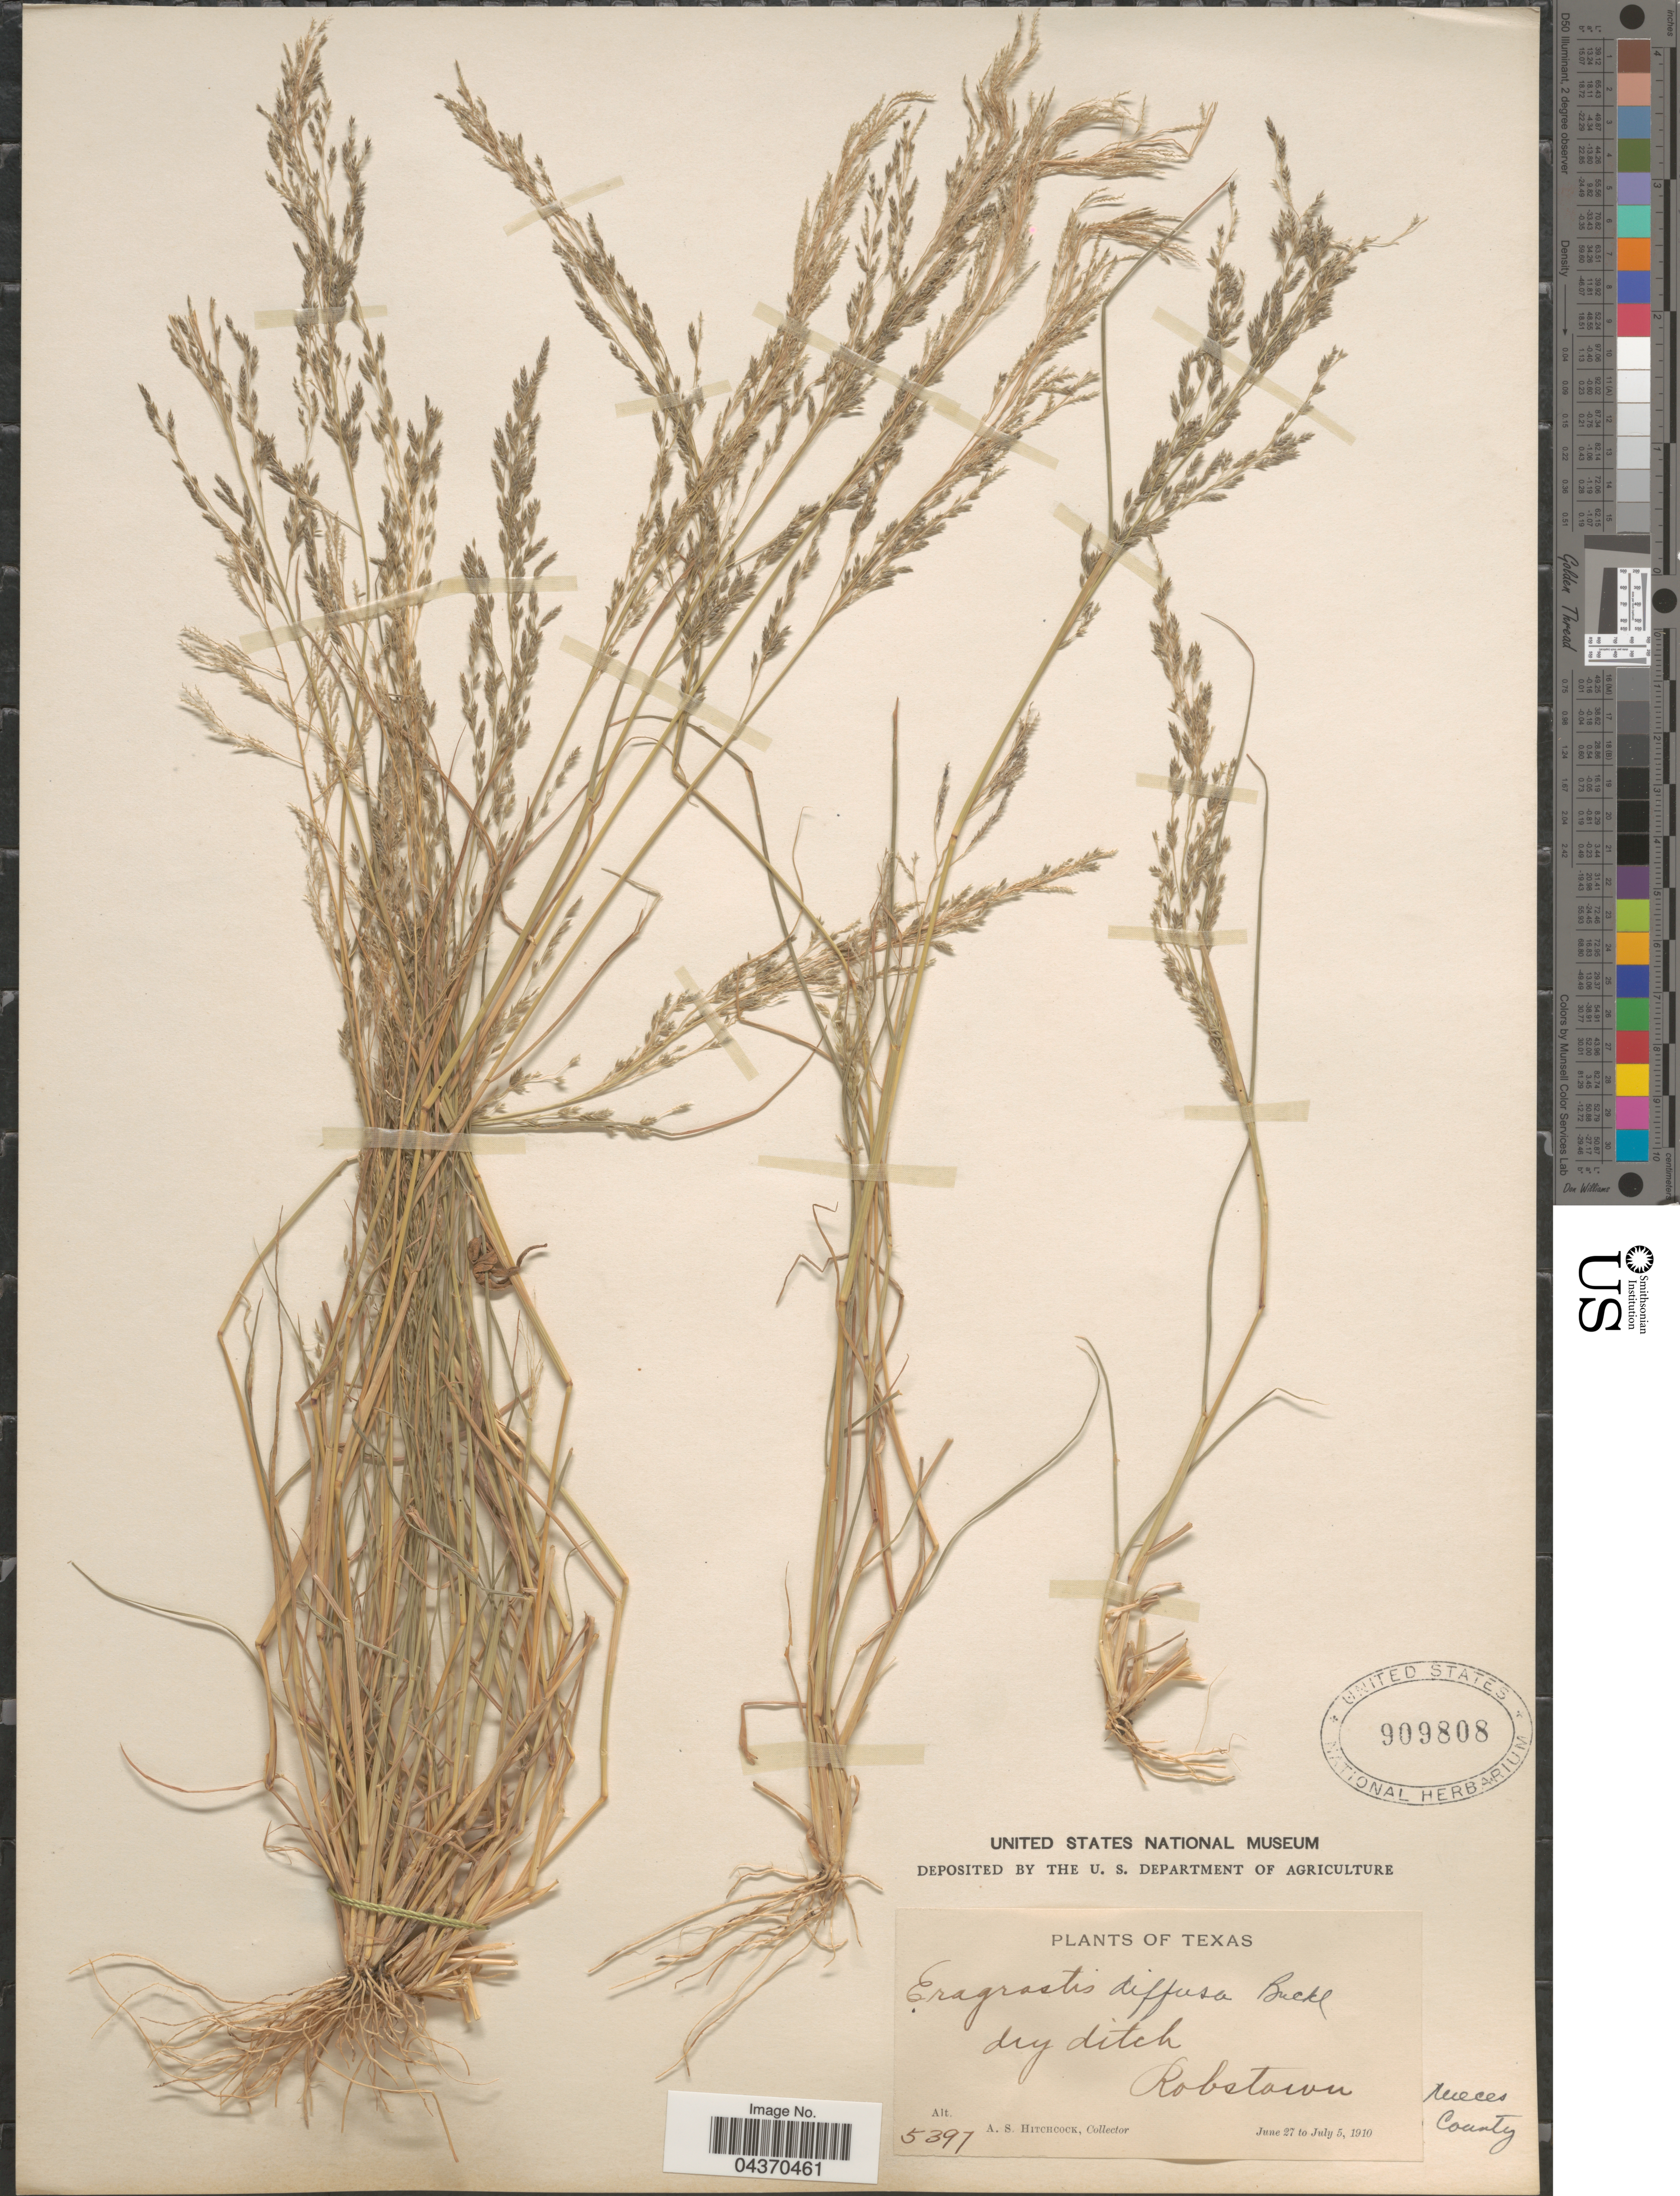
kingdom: Plantae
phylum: Tracheophyta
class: Liliopsida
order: Poales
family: Poaceae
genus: Eragrostis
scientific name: Eragrostis pectinacea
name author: (Michx.) Nees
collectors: A. S. Hitchcock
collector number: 5397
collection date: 1910-06-27/1910-07-05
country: United States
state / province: Texas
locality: Dry ditch. Robstown. Nueces County.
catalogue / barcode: US 909808